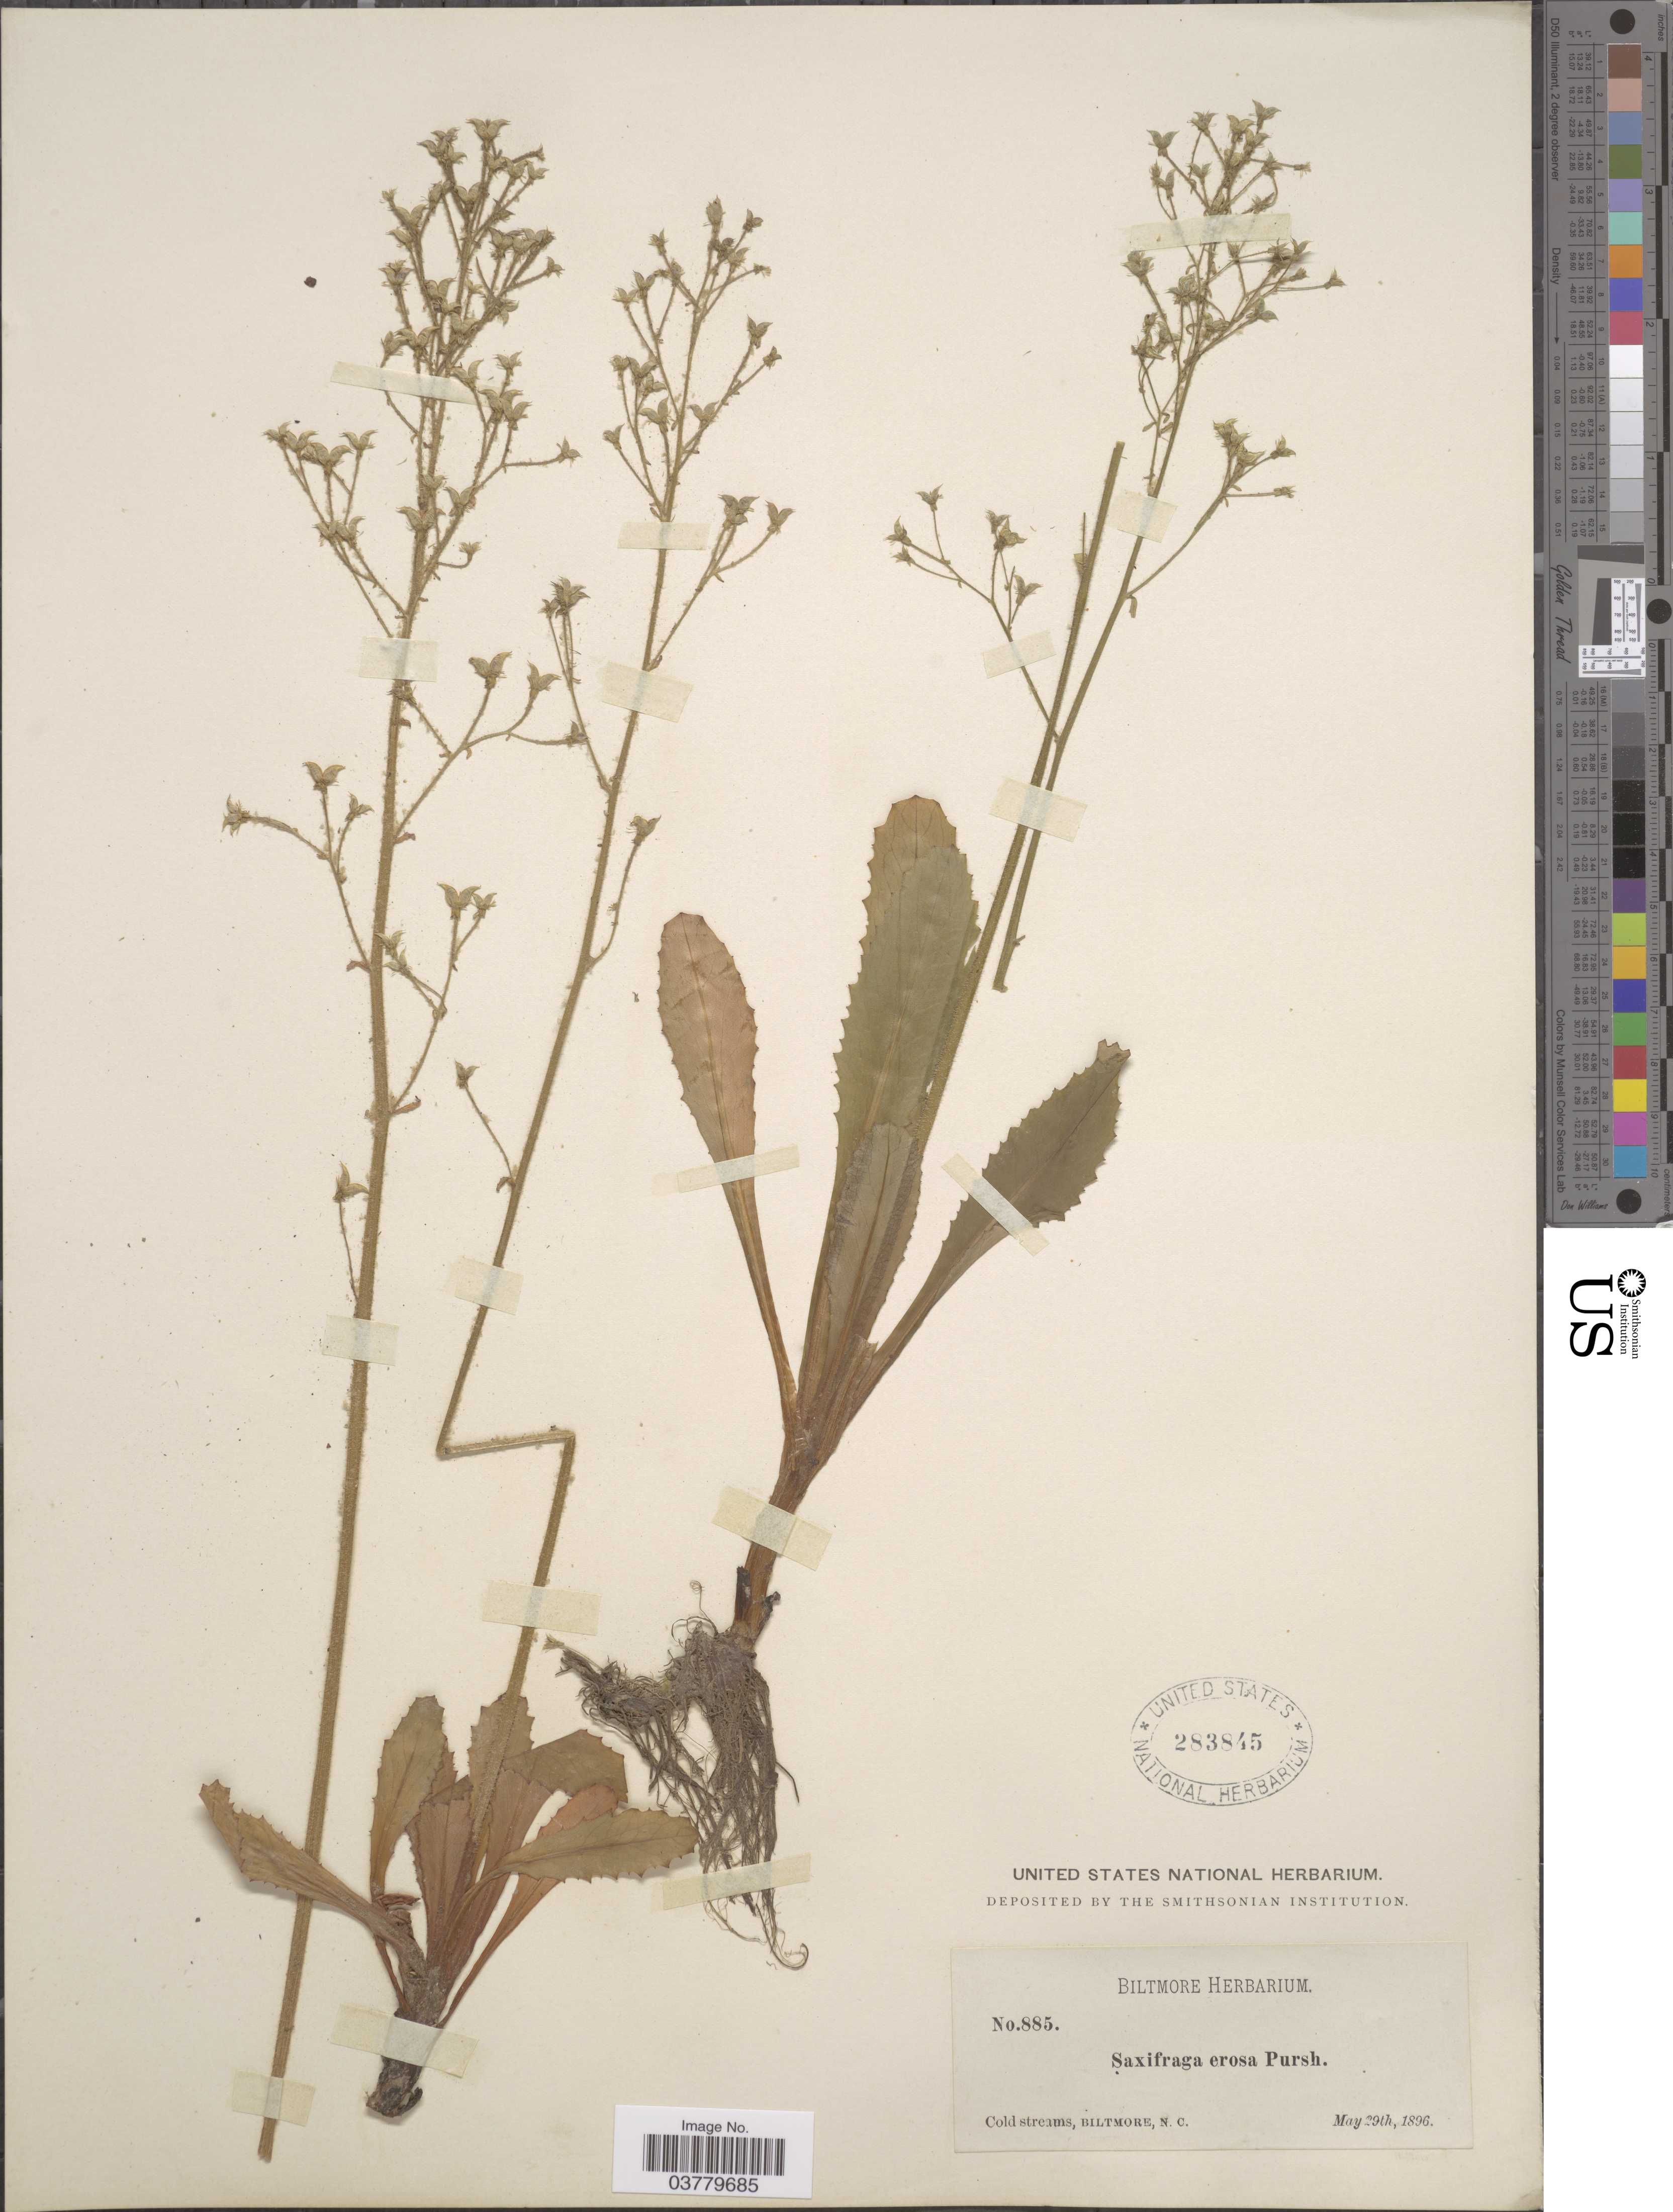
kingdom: Plantae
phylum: Tracheophyta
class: Magnoliopsida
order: Saxifragales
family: Saxifragaceae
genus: Micranthes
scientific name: Micranthes micranthidifolia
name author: (Haw.) Small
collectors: ex herb. Biltmore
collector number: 885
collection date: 1896-05-29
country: United States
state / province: North Carolina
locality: Biltmore.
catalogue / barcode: US 283845